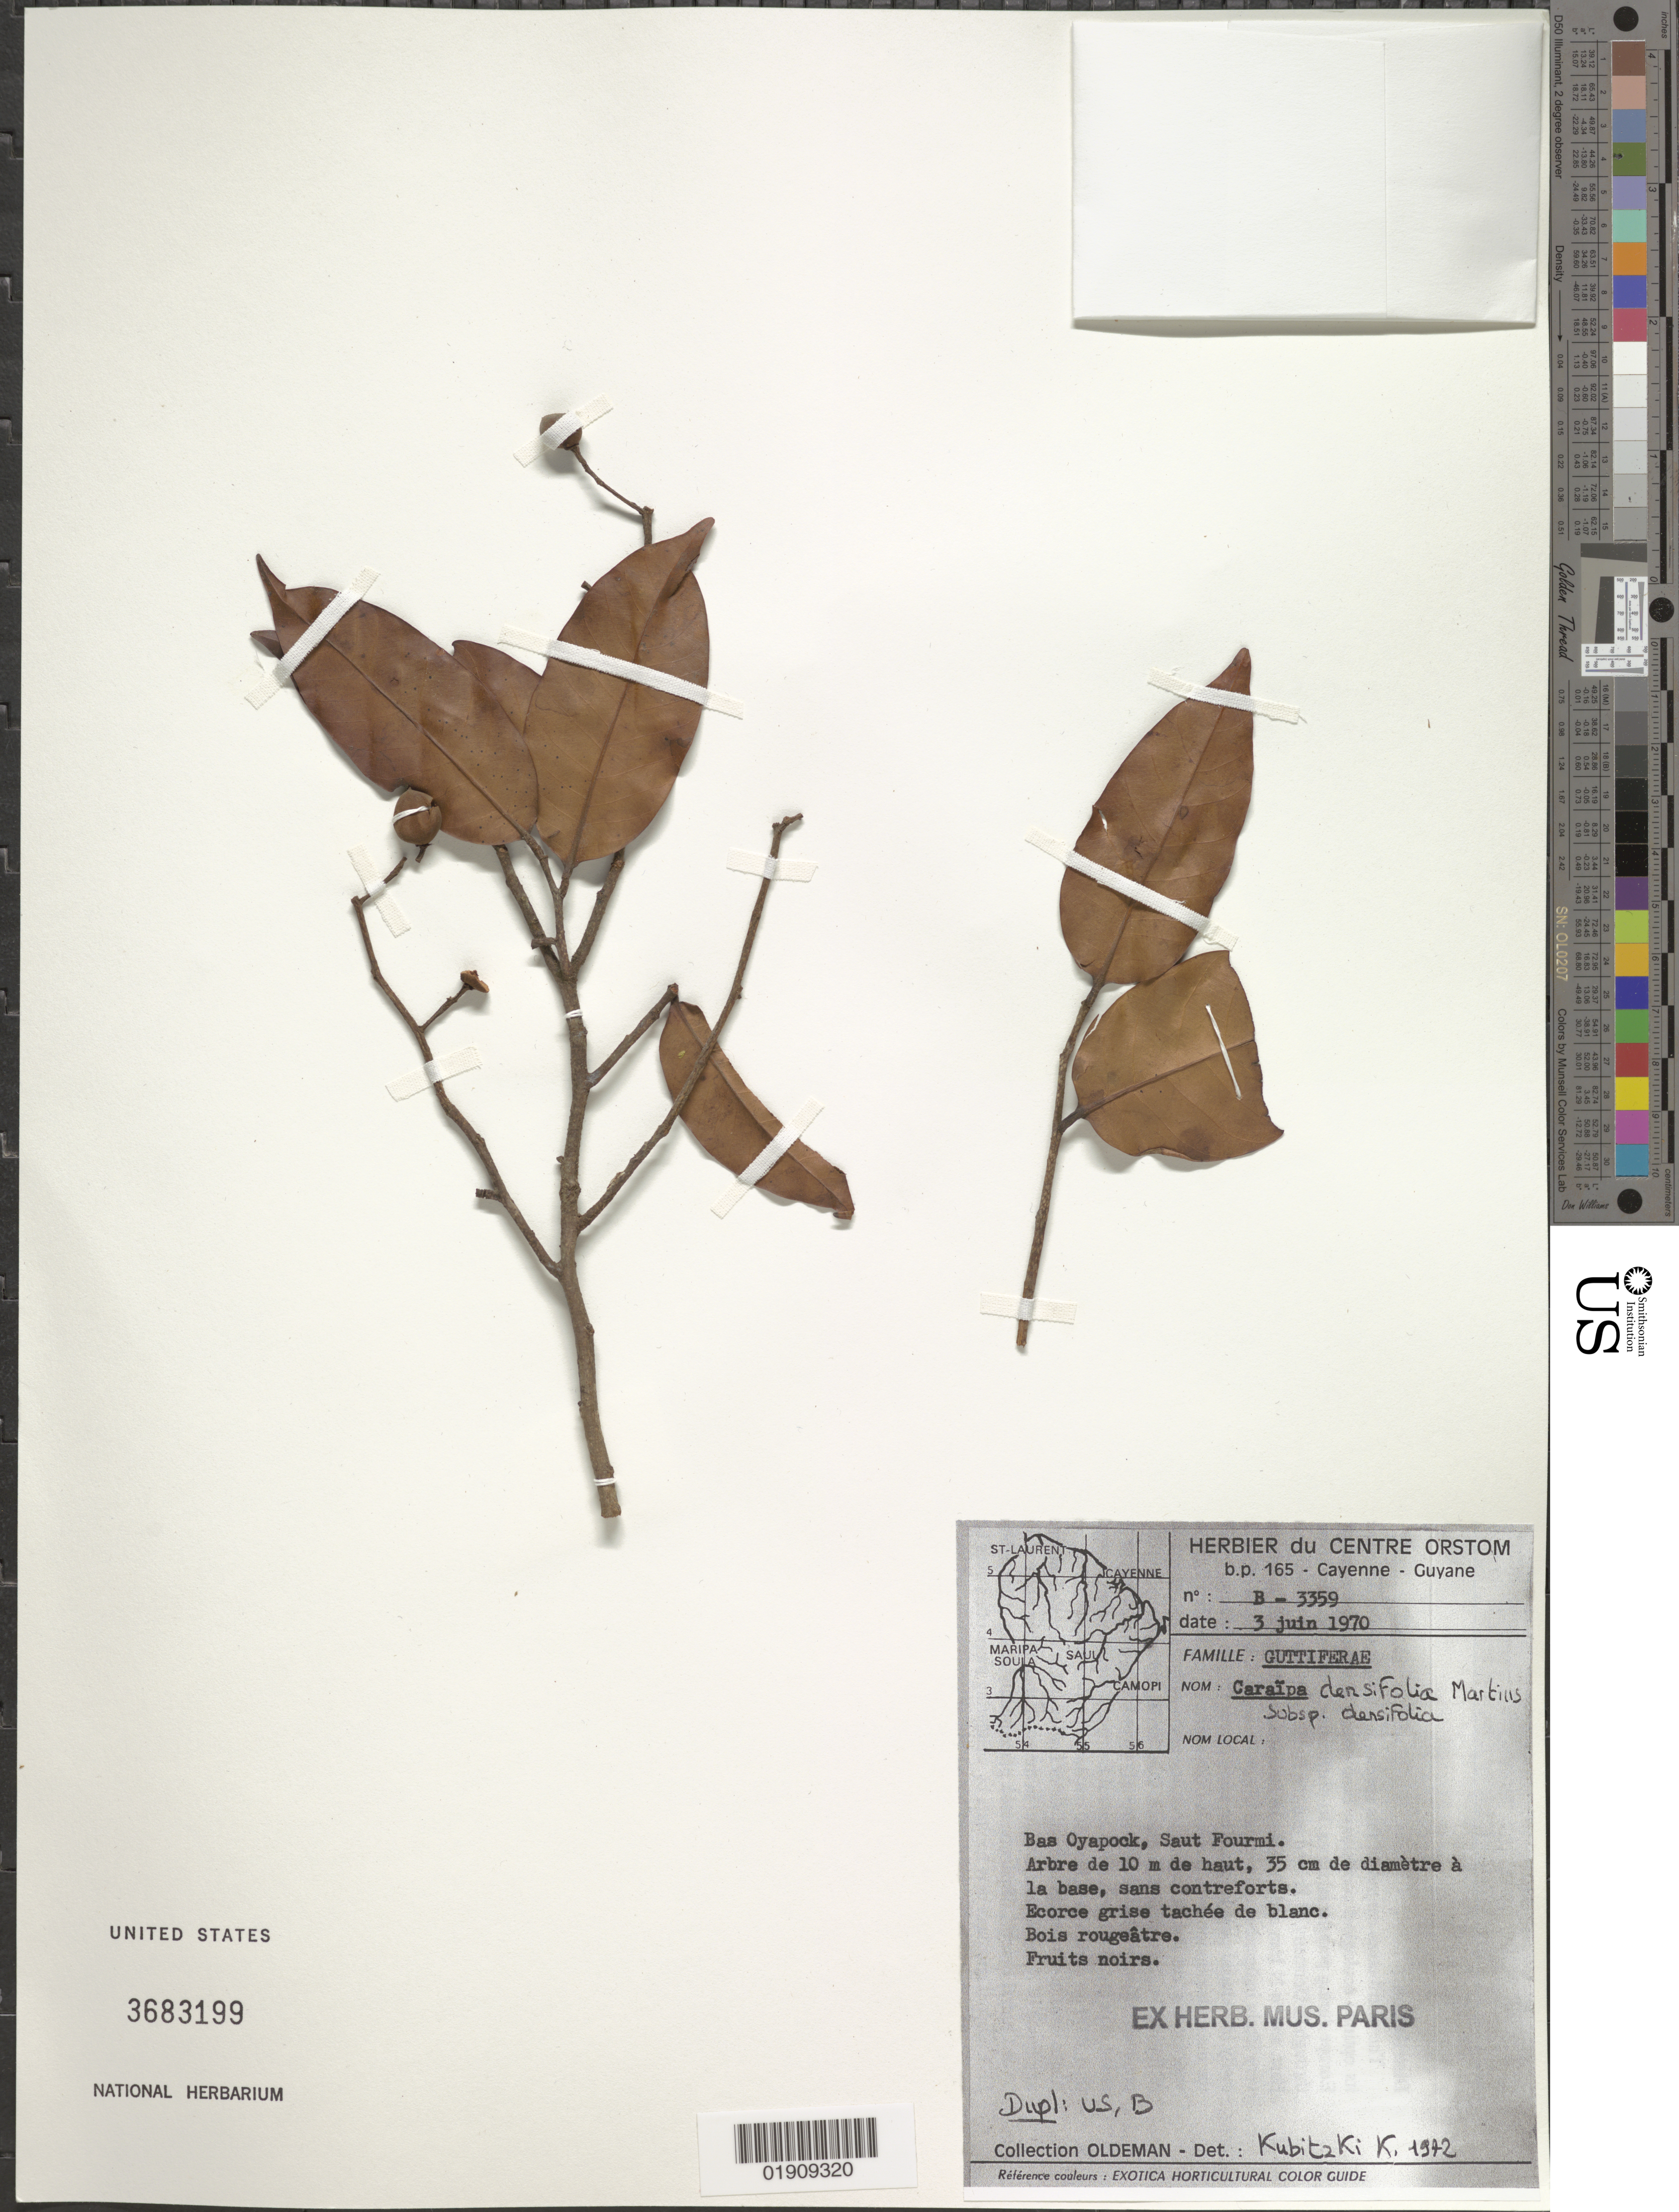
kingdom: Plantae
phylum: Tracheophyta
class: Magnoliopsida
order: Malpighiales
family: Calophyllaceae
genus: Caraipa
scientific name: Caraipa densifolia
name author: Mart.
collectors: R. Oldeman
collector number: B 3359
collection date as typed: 3-Jun-70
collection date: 1970-06-03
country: French Guiana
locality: Bas Oyapock, Saut Fourmi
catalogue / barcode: US 3683199